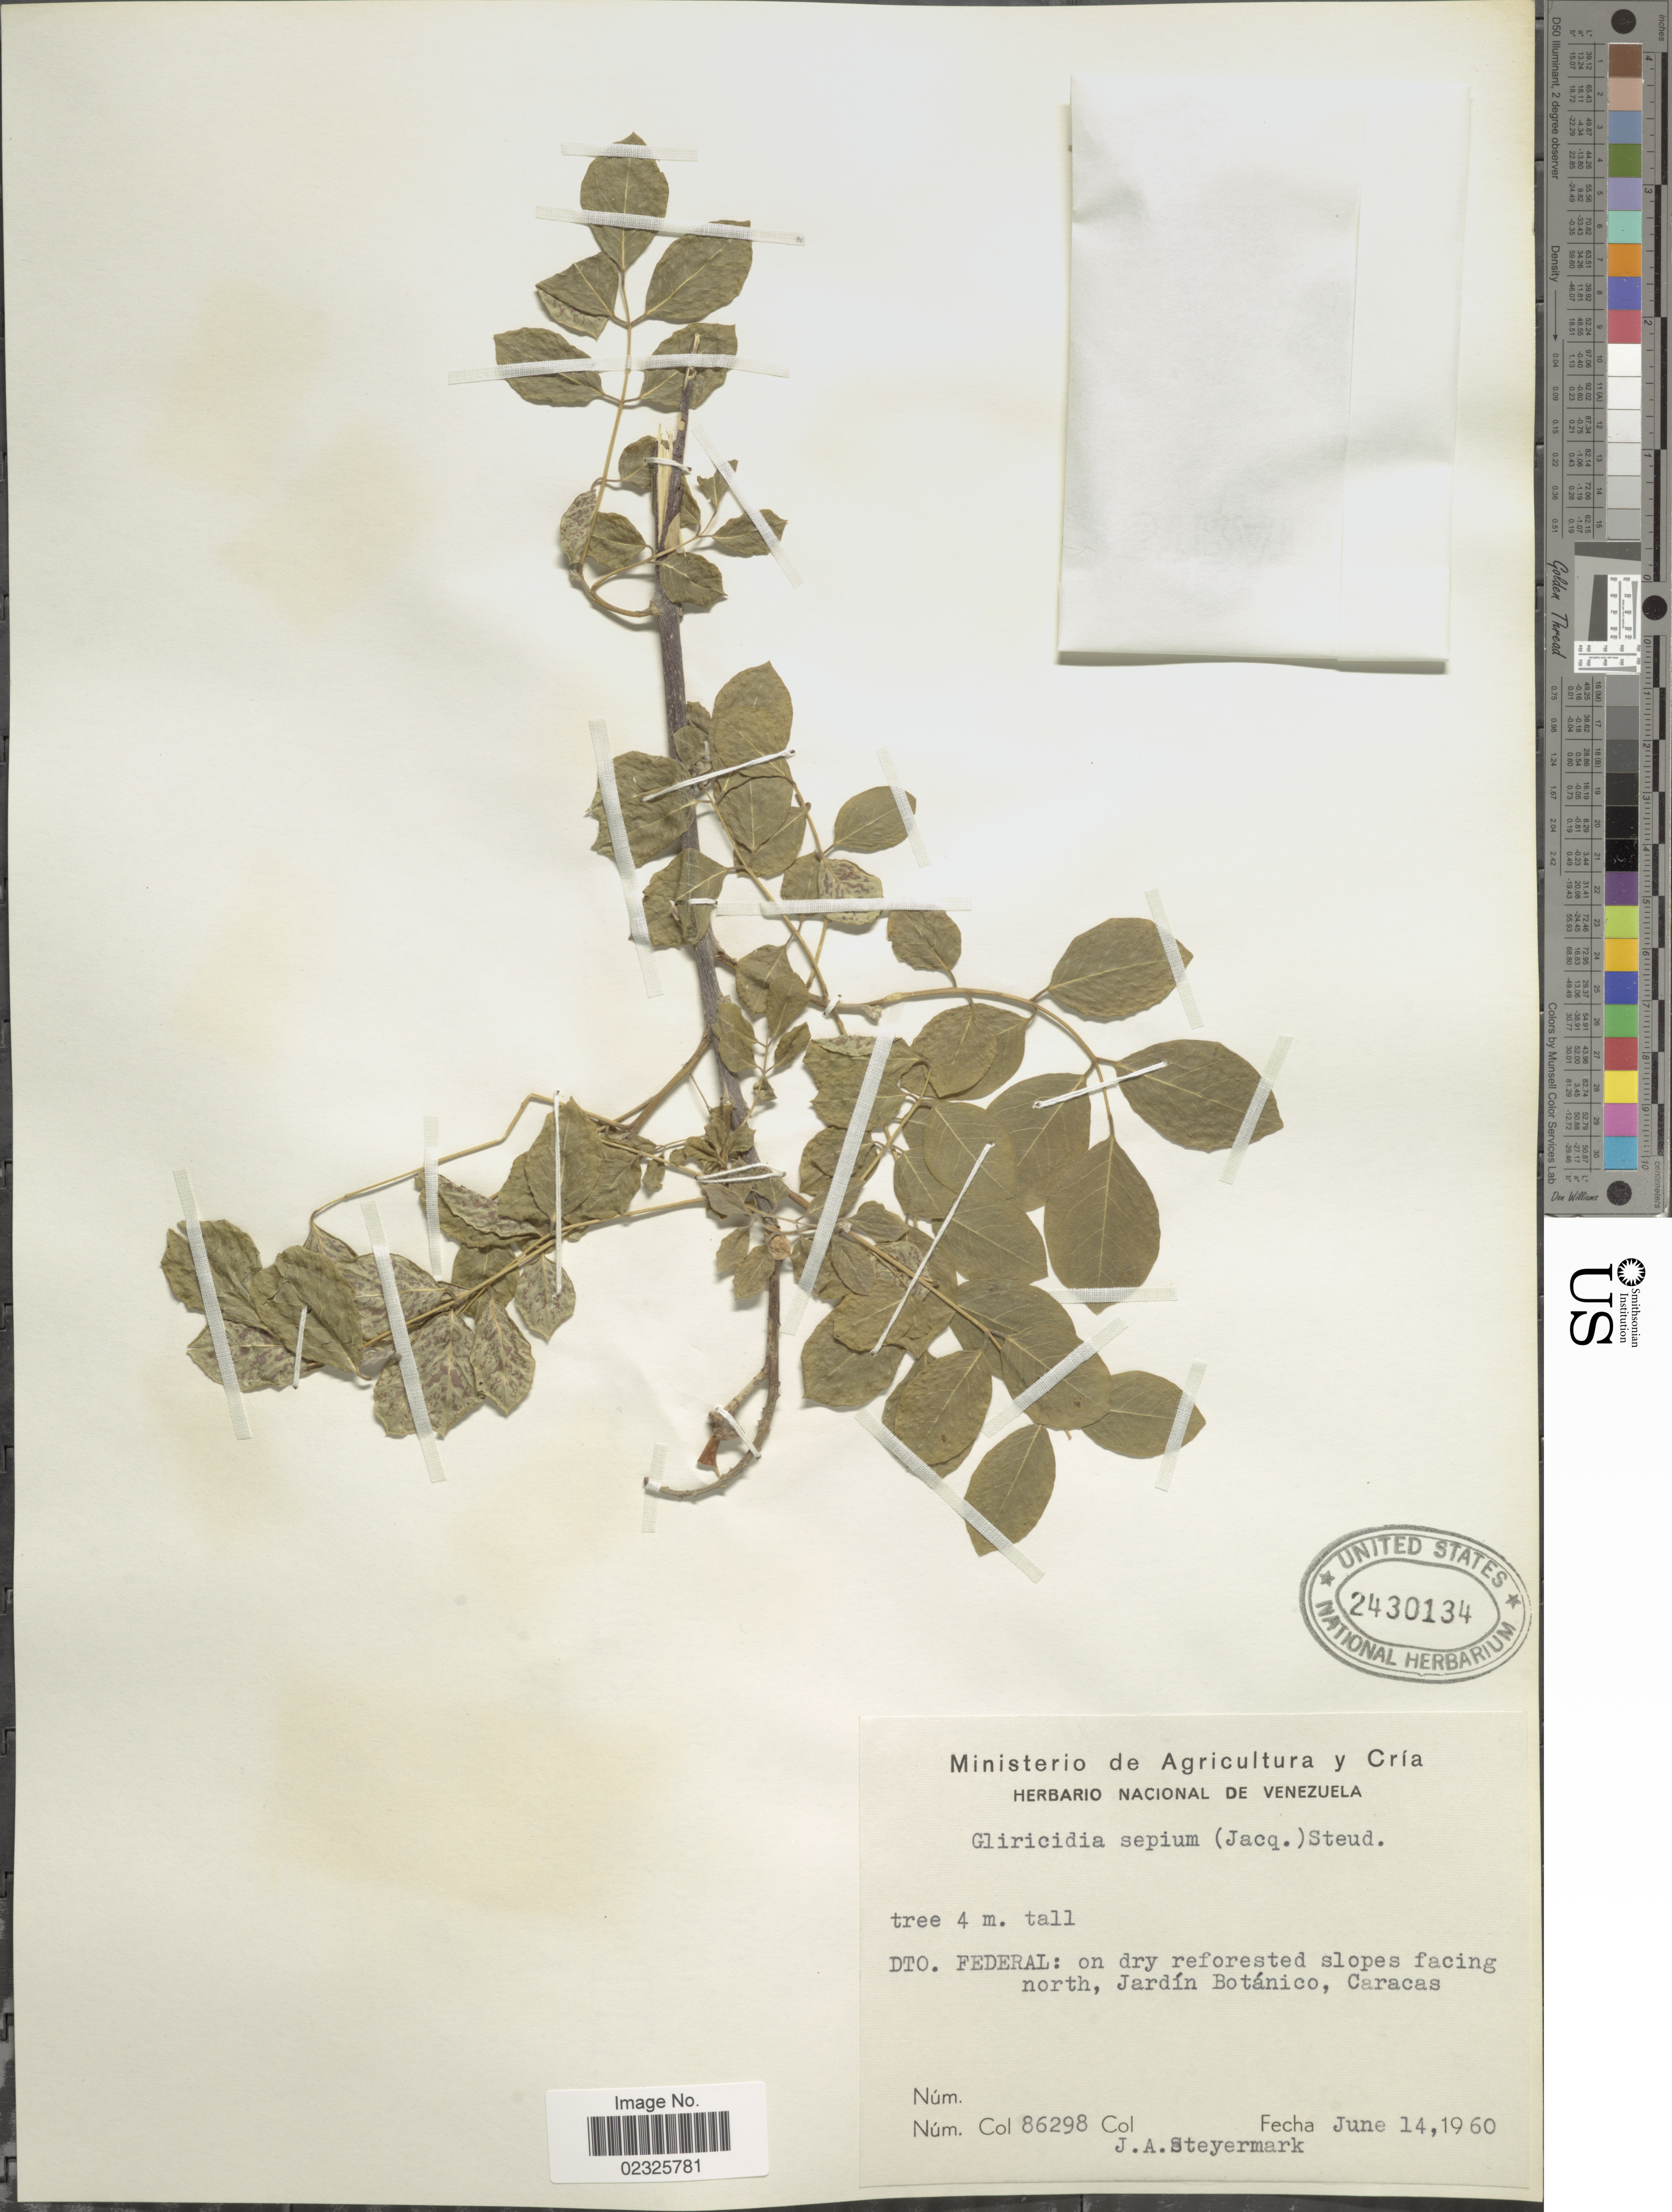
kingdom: Plantae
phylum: Tracheophyta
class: Magnoliopsida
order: Fabales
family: Fabaceae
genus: Gliricidia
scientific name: Gliricidia sepium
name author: (Jacq.) Kunth ex Walp.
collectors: J. Steyermark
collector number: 86298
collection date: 1960-06-14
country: Venezuela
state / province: Distrito Federal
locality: Dto. Federal: on dry reforested slopes facing north, Jardin Botanico, Caracas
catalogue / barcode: US 2430134